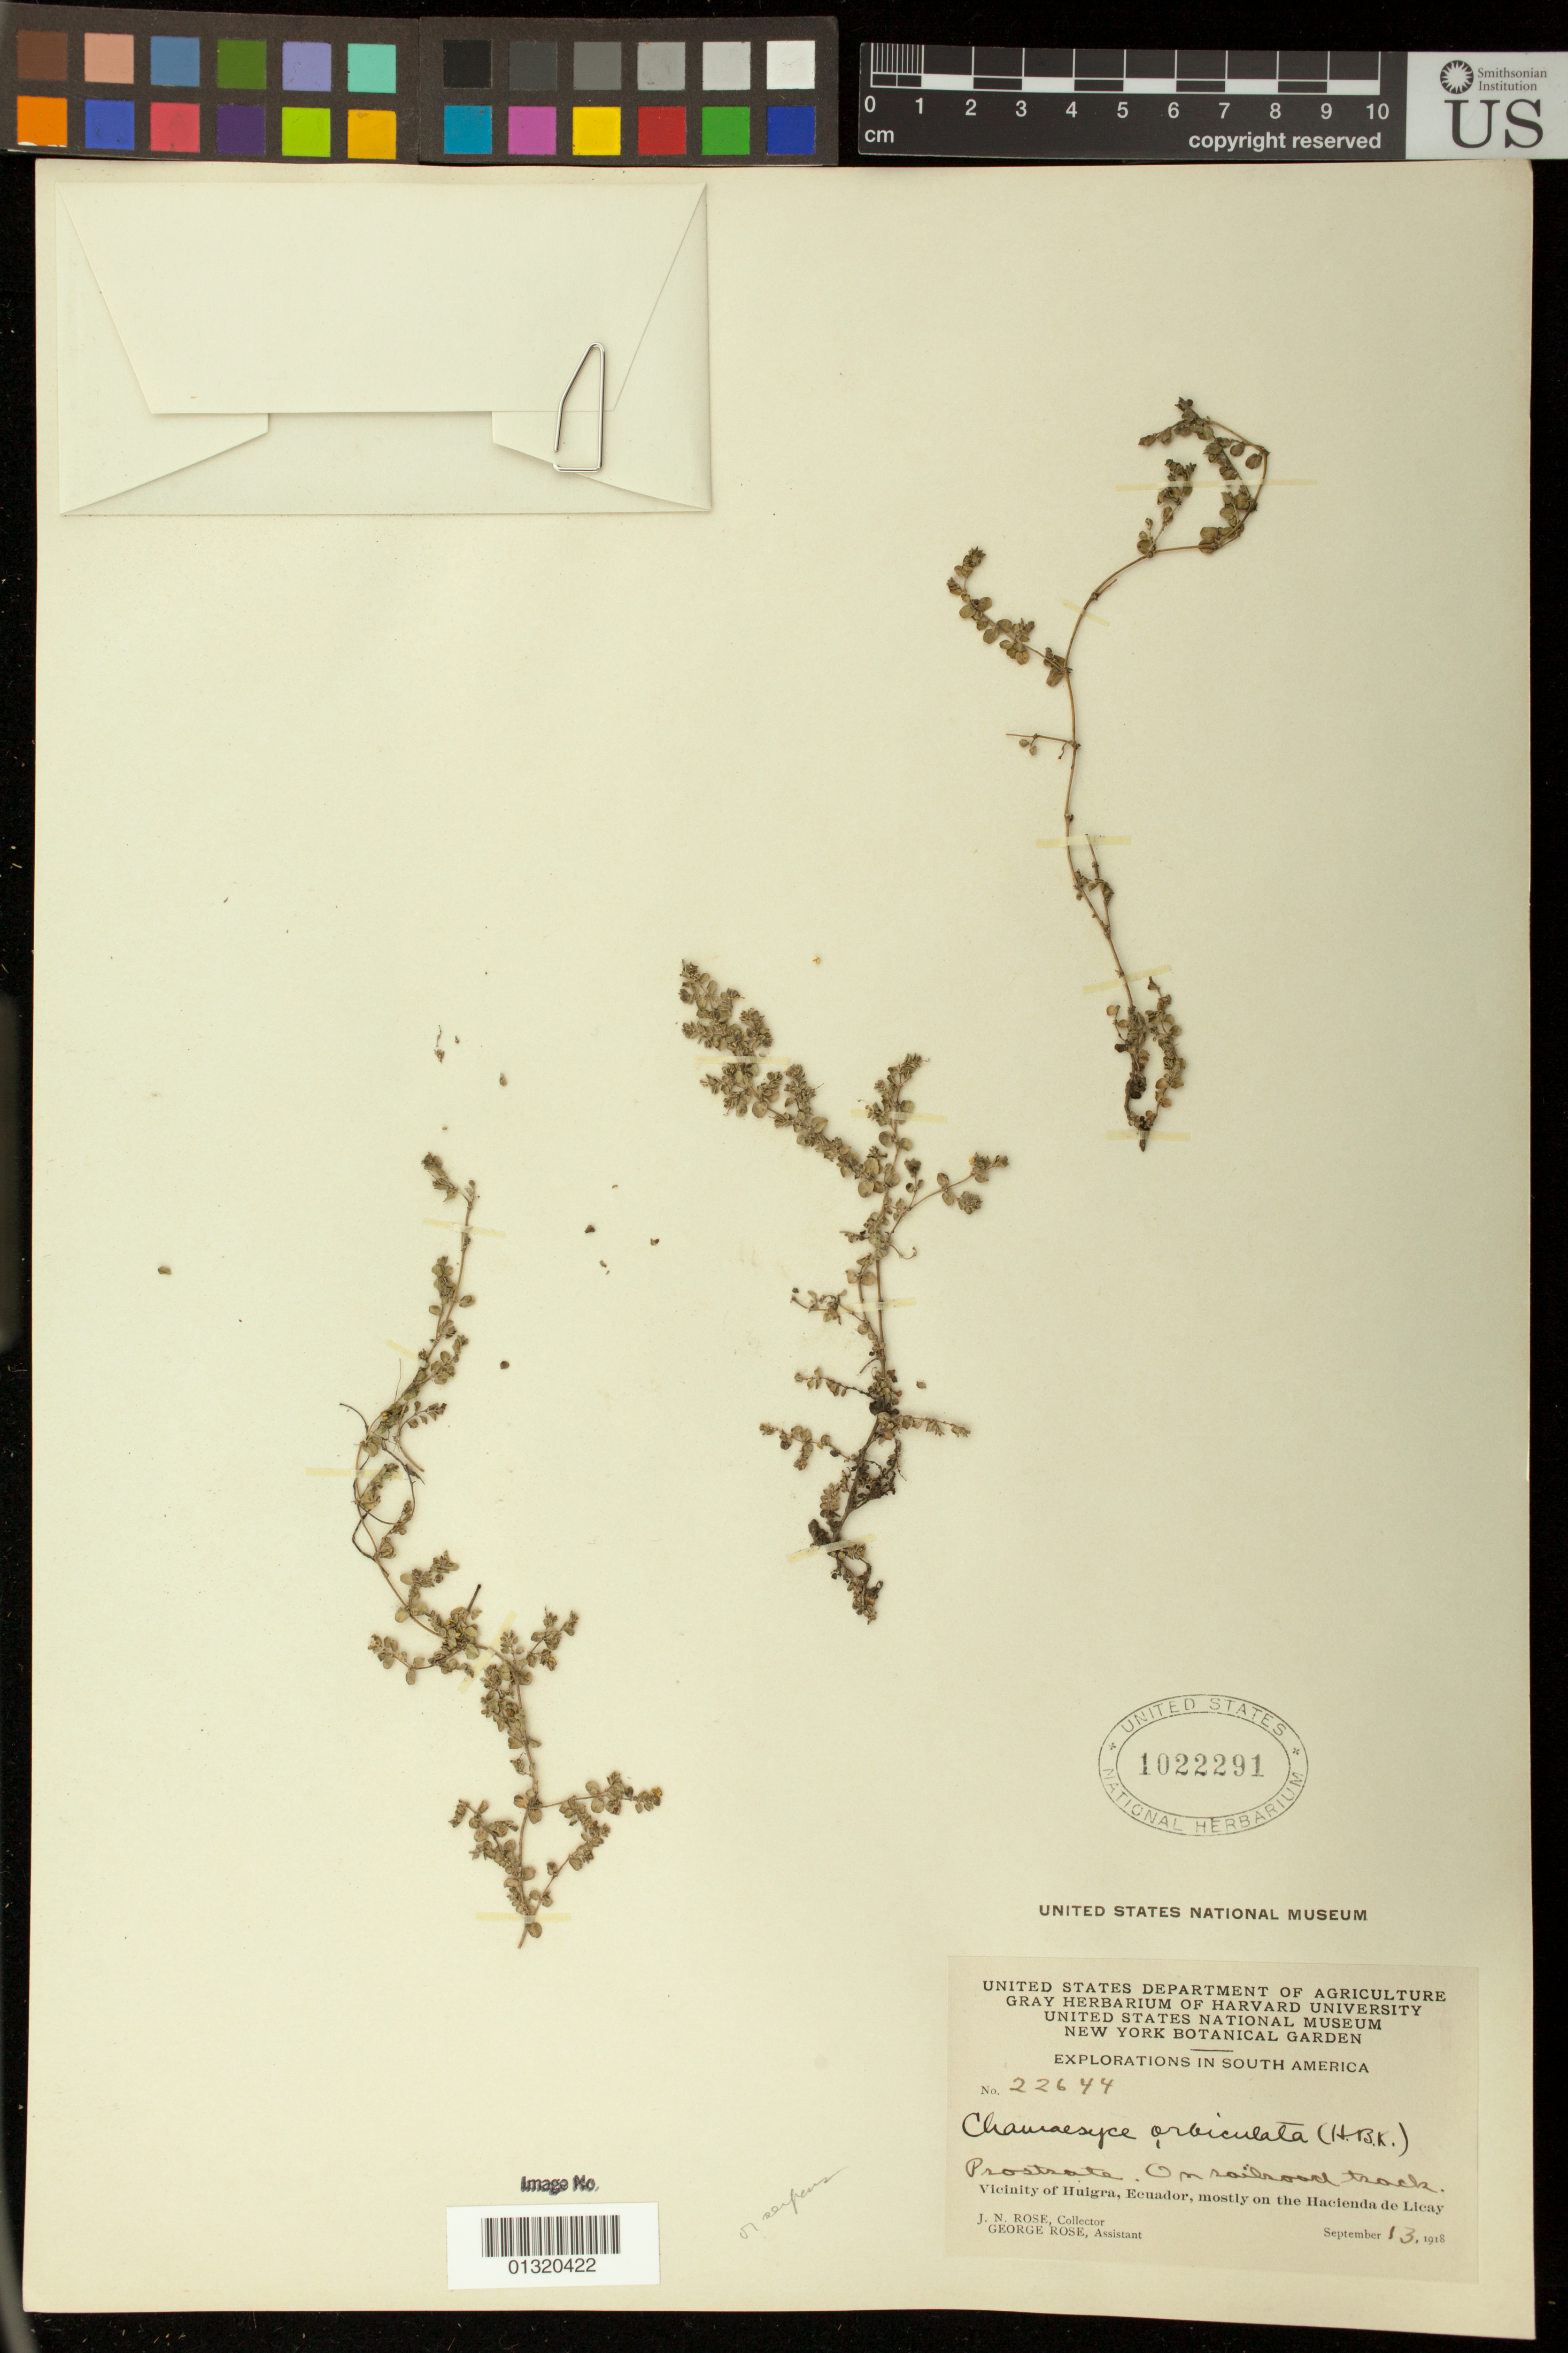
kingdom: Plantae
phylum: Tracheophyta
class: Magnoliopsida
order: Malpighiales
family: Euphorbiaceae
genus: Euphorbia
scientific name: Euphorbia orbiculata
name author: Kunth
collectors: J. N. Rose & G. Rose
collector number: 22644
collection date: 1918-09-13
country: Ecuador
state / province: Chimborazo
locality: Vicinity of Huigra, mostly on the Hacienda de Licay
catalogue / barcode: US 1022291